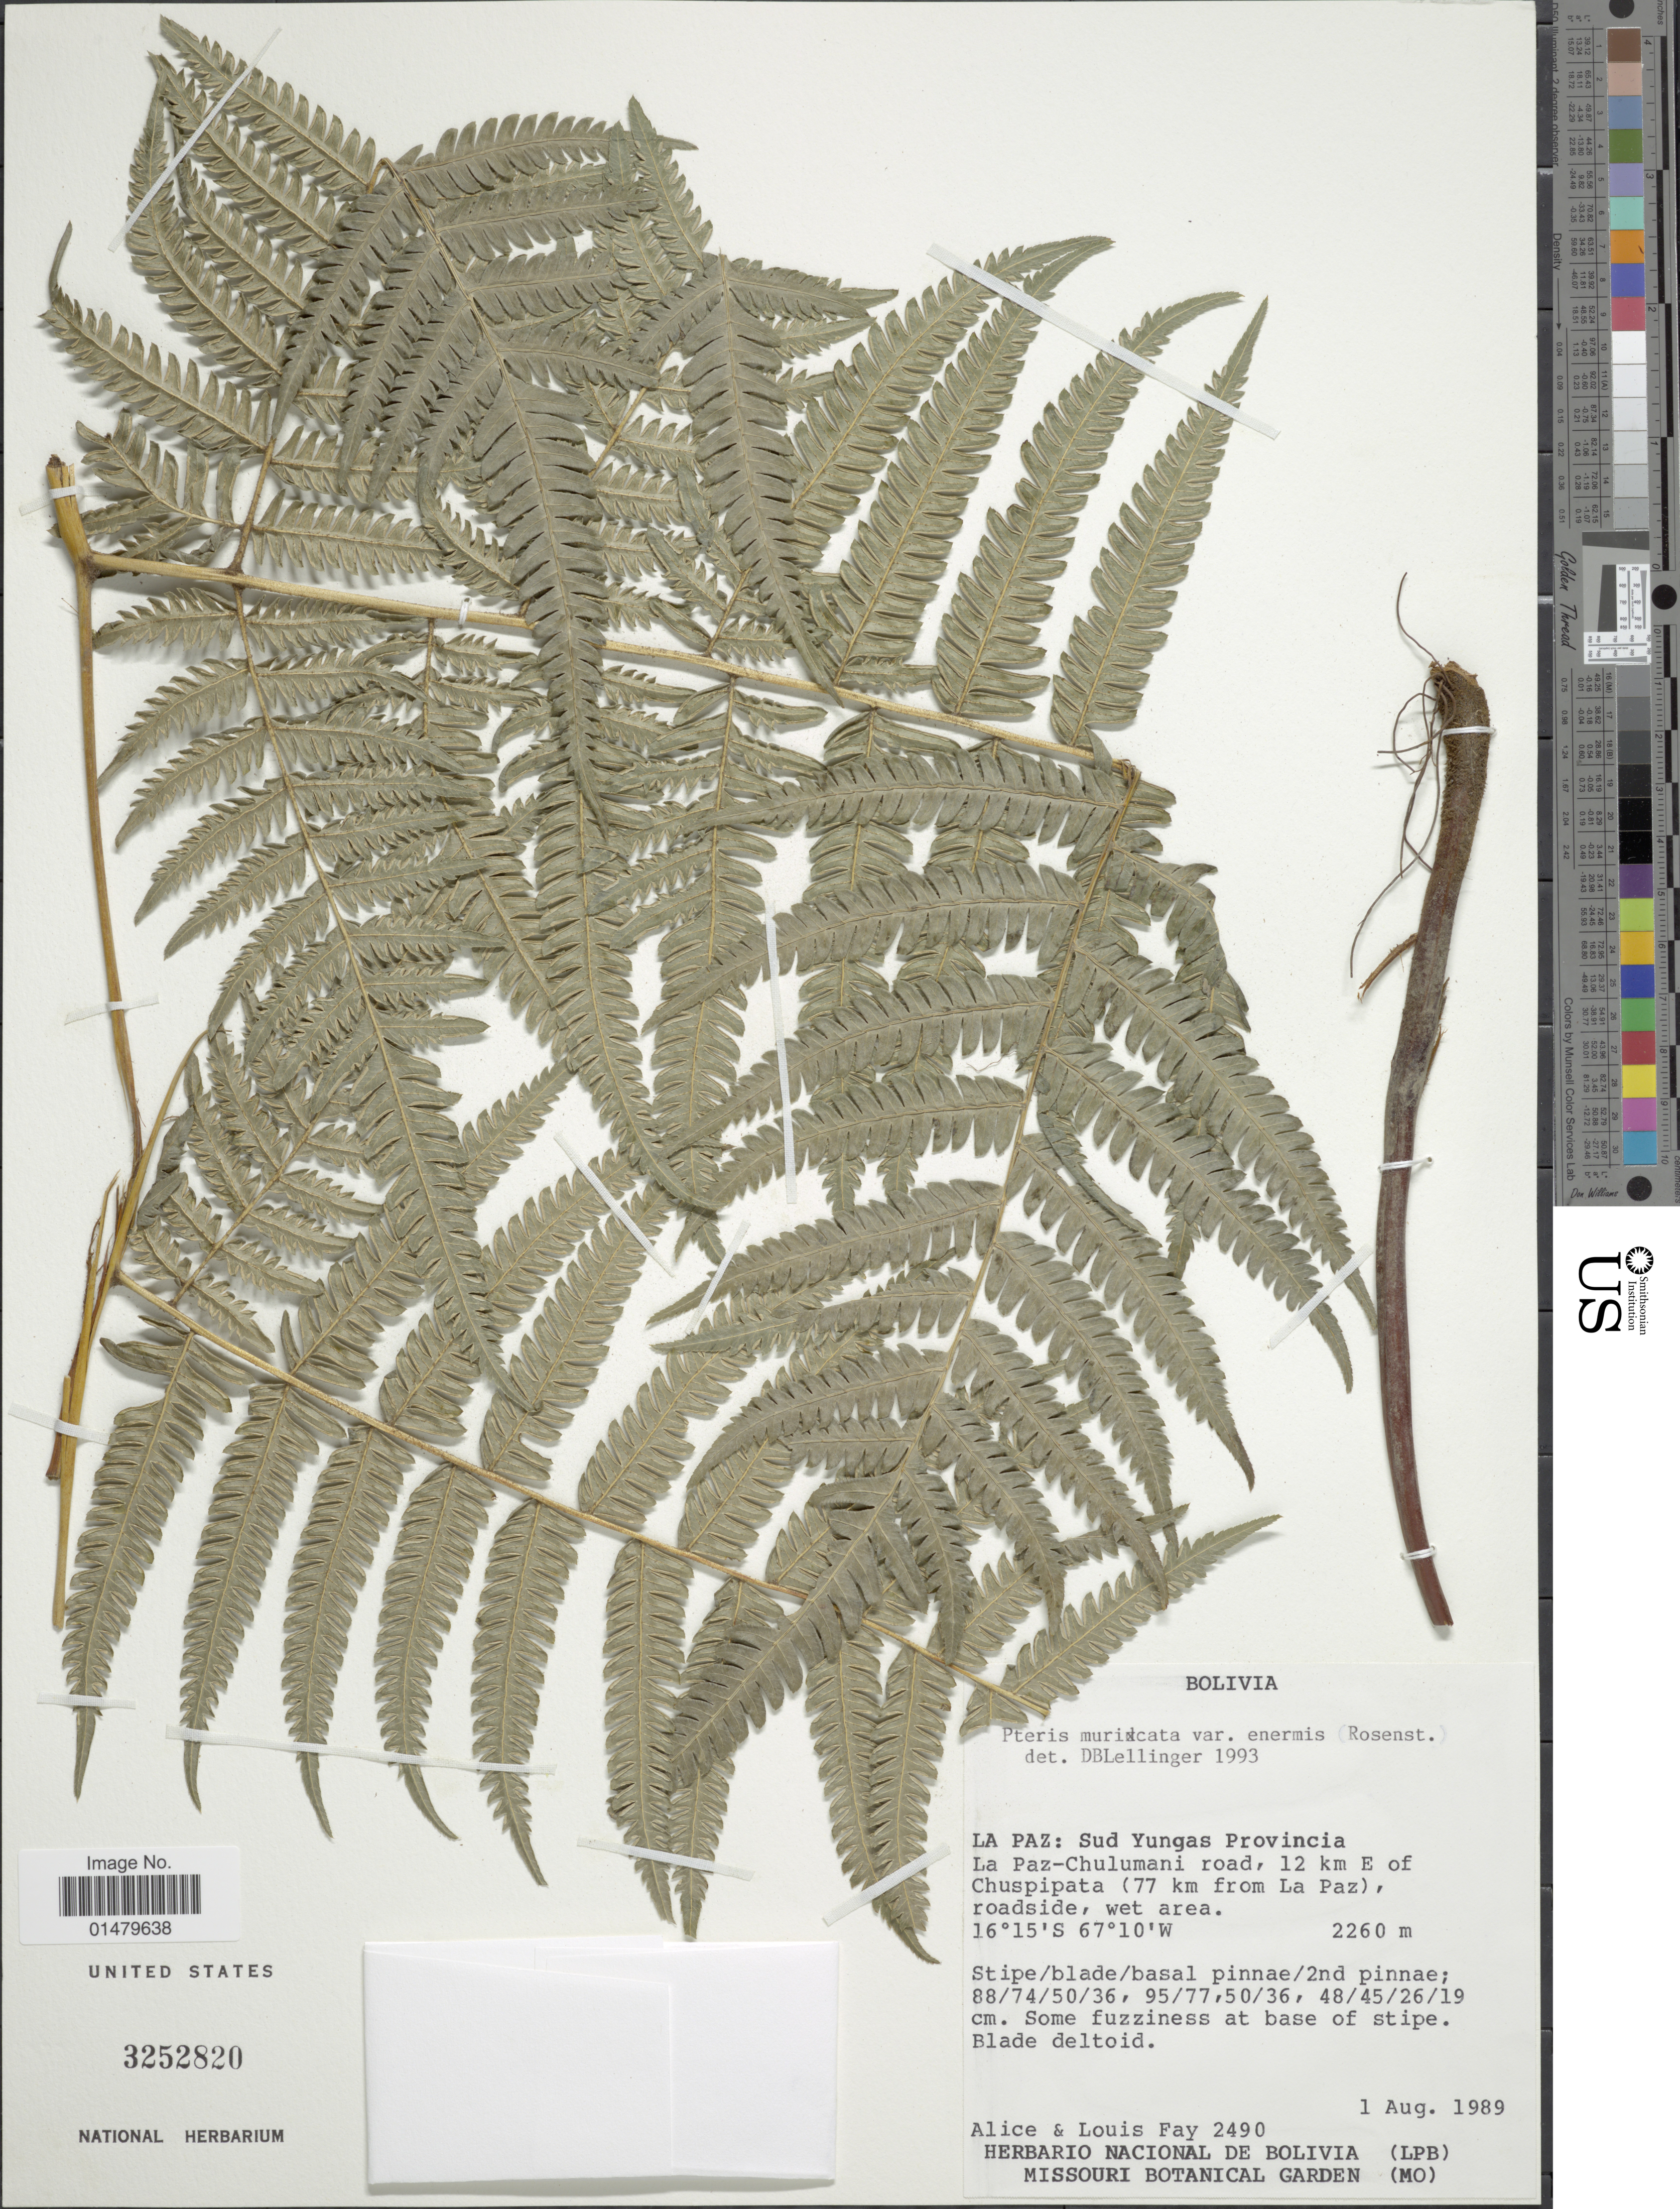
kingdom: Plantae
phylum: Tracheophyta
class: Polypodiopsida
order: Polypodiales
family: Pteridaceae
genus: Pteris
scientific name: Pteris muricata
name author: Rosenst.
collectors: A. Fay & L. Fay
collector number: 2490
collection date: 1989-08-01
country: Bolivia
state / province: La Paz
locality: La Paz: Sud Yungas Provincia. La Paz-Chulumani road, 12 km E of Chuspipata (77 km from La Paz), roadside, wet area.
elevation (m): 2260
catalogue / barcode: US 3252820